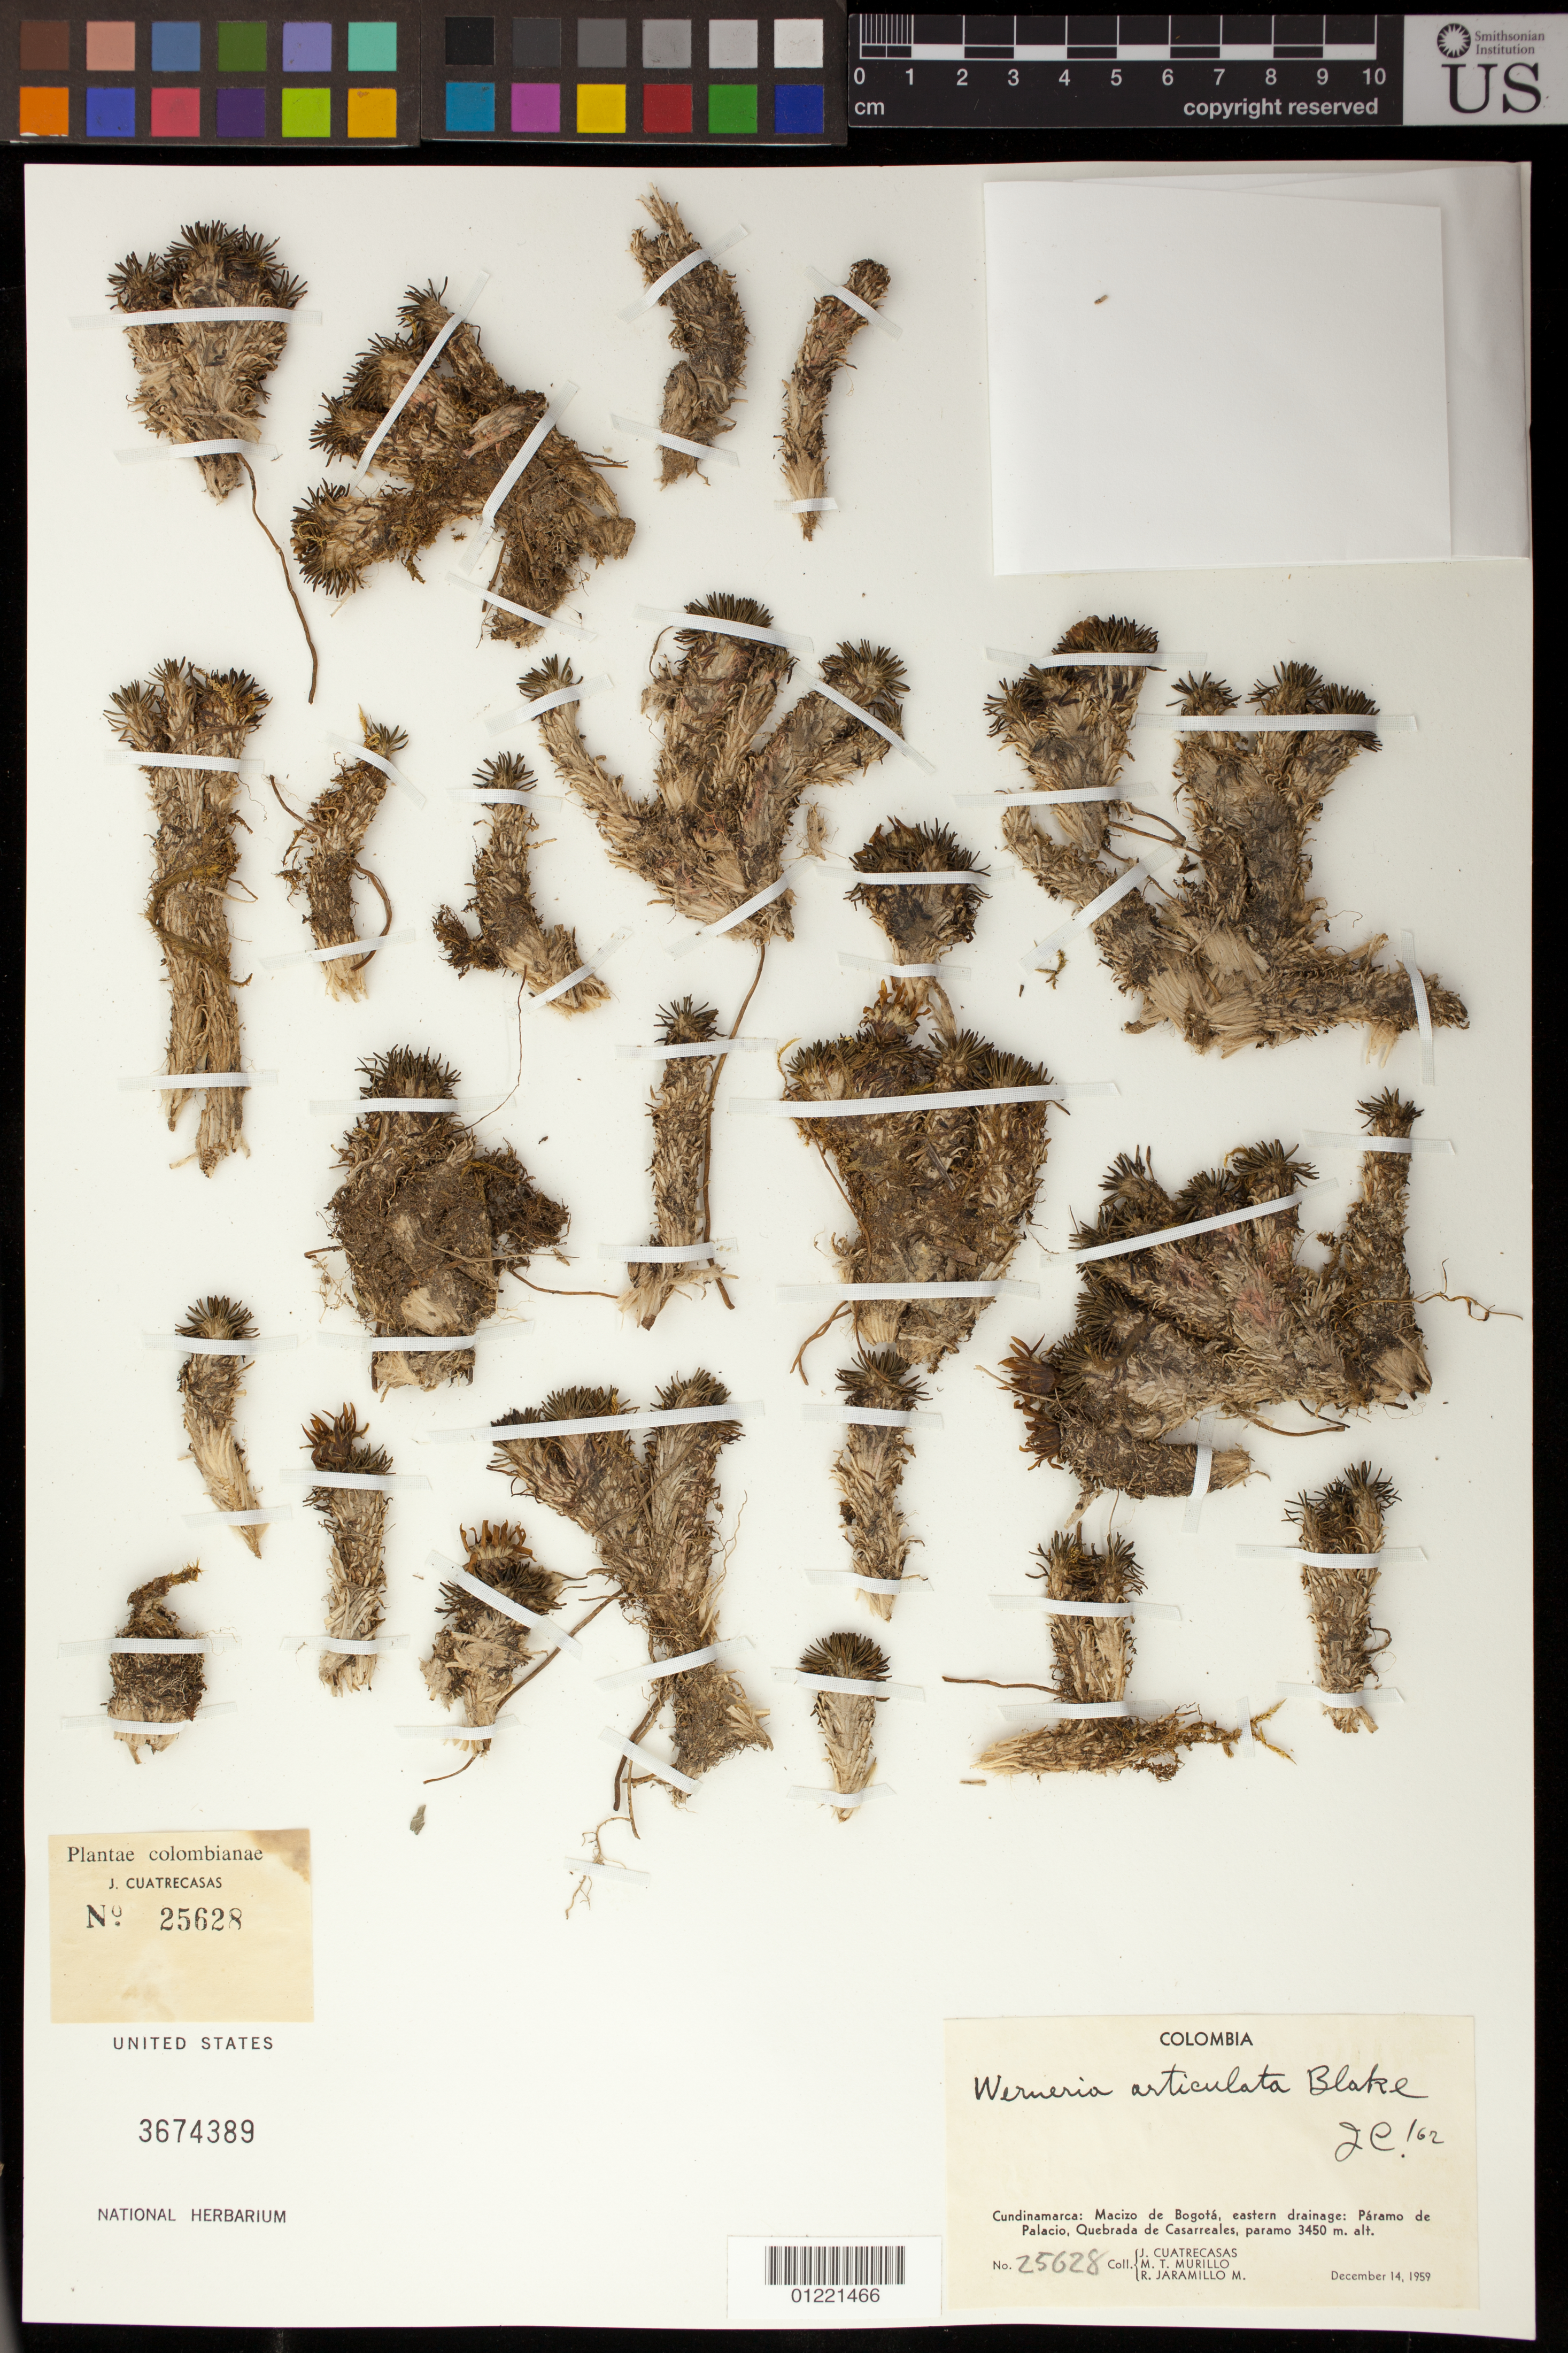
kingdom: Plantae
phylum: Tracheophyta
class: Magnoliopsida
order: Asterales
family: Asteraceae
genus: Werneria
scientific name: Werneria articulata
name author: S.F. Blake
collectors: J. Cuatrecasas, M. Murillo & R. Jaramillo M.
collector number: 25628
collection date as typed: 14-Dec-59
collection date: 1959-12-14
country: Colombia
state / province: Cundinamarca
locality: Cundinamarca: Macizo de Bogotá, eastern drainage: Páramo de Palacio, Quebrada de Casarreales.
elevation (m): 3450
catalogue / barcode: US 3674389